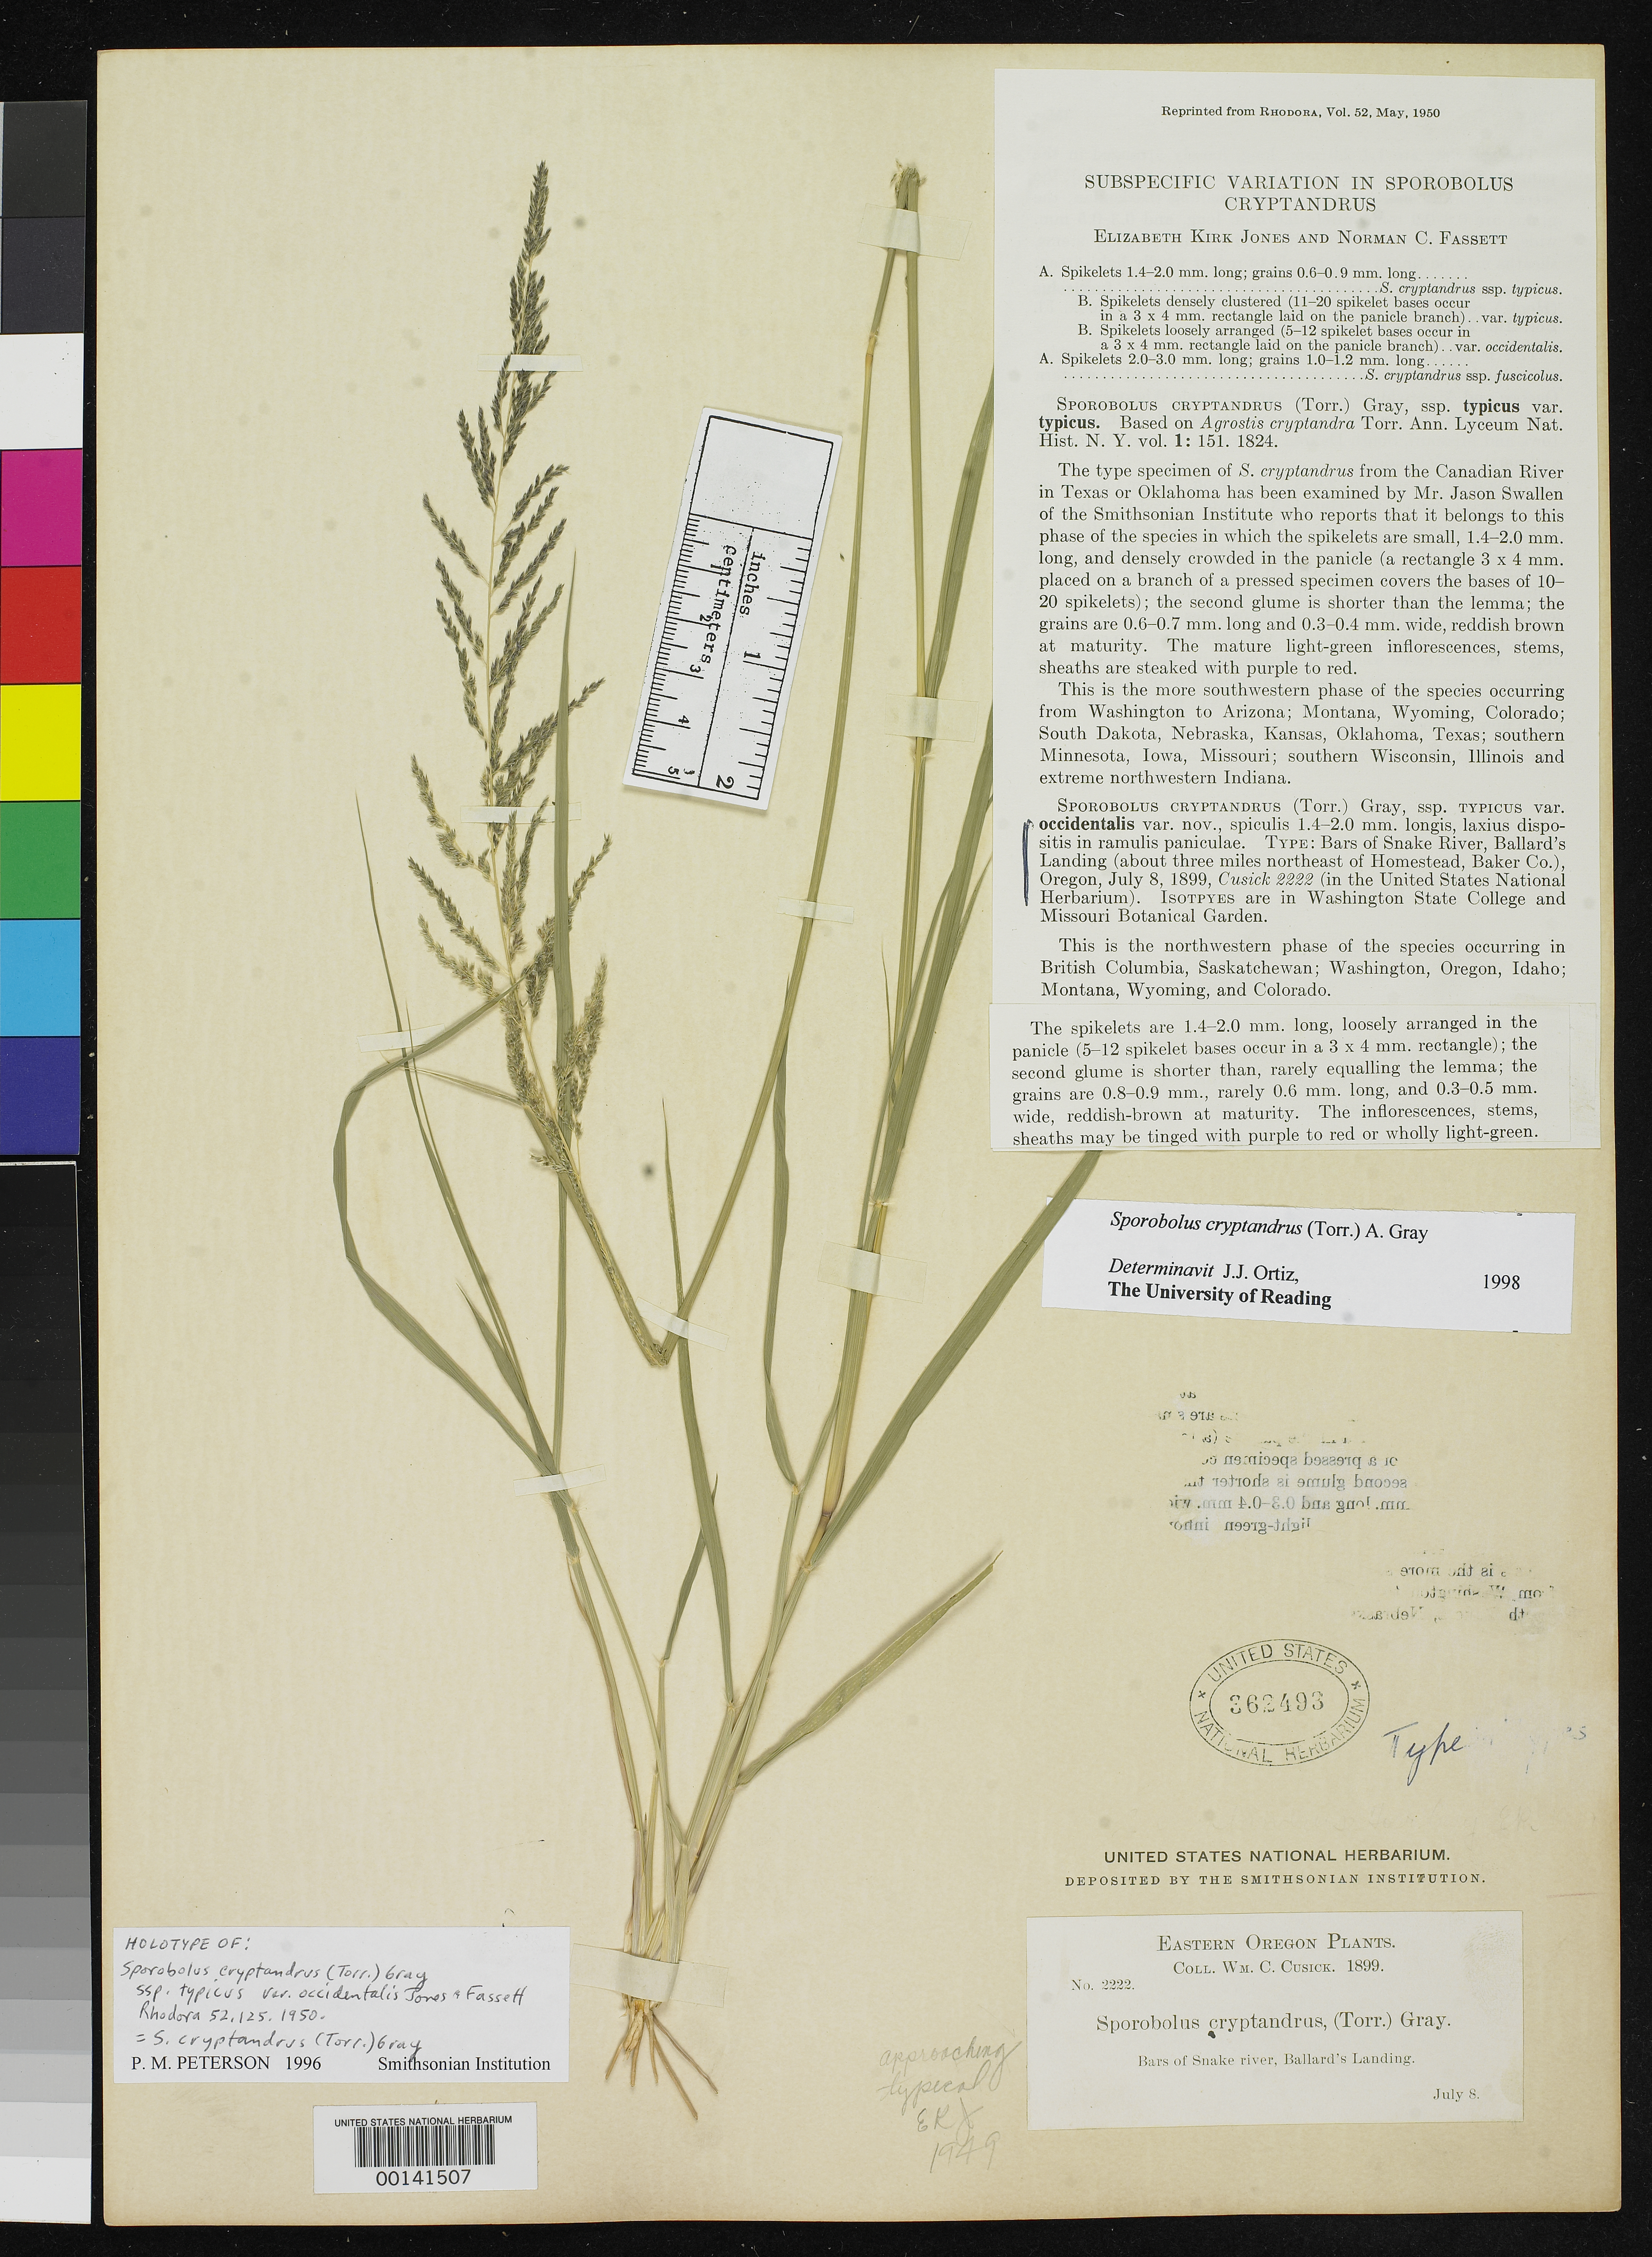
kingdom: Plantae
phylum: Tracheophyta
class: Liliopsida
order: Poales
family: Poaceae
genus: Sporobolus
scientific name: Sporobolus cryptandrus var. occidentalis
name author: E.K. Jones & Fassett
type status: Holotype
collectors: W. C. Cusick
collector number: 2222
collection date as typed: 08 Jul 1899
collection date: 1899-07-08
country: United States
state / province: Oregon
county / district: Baker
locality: Bars of Snake River, Ballard's Landing, about 3 mi NE of Homstead.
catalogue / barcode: US 362493